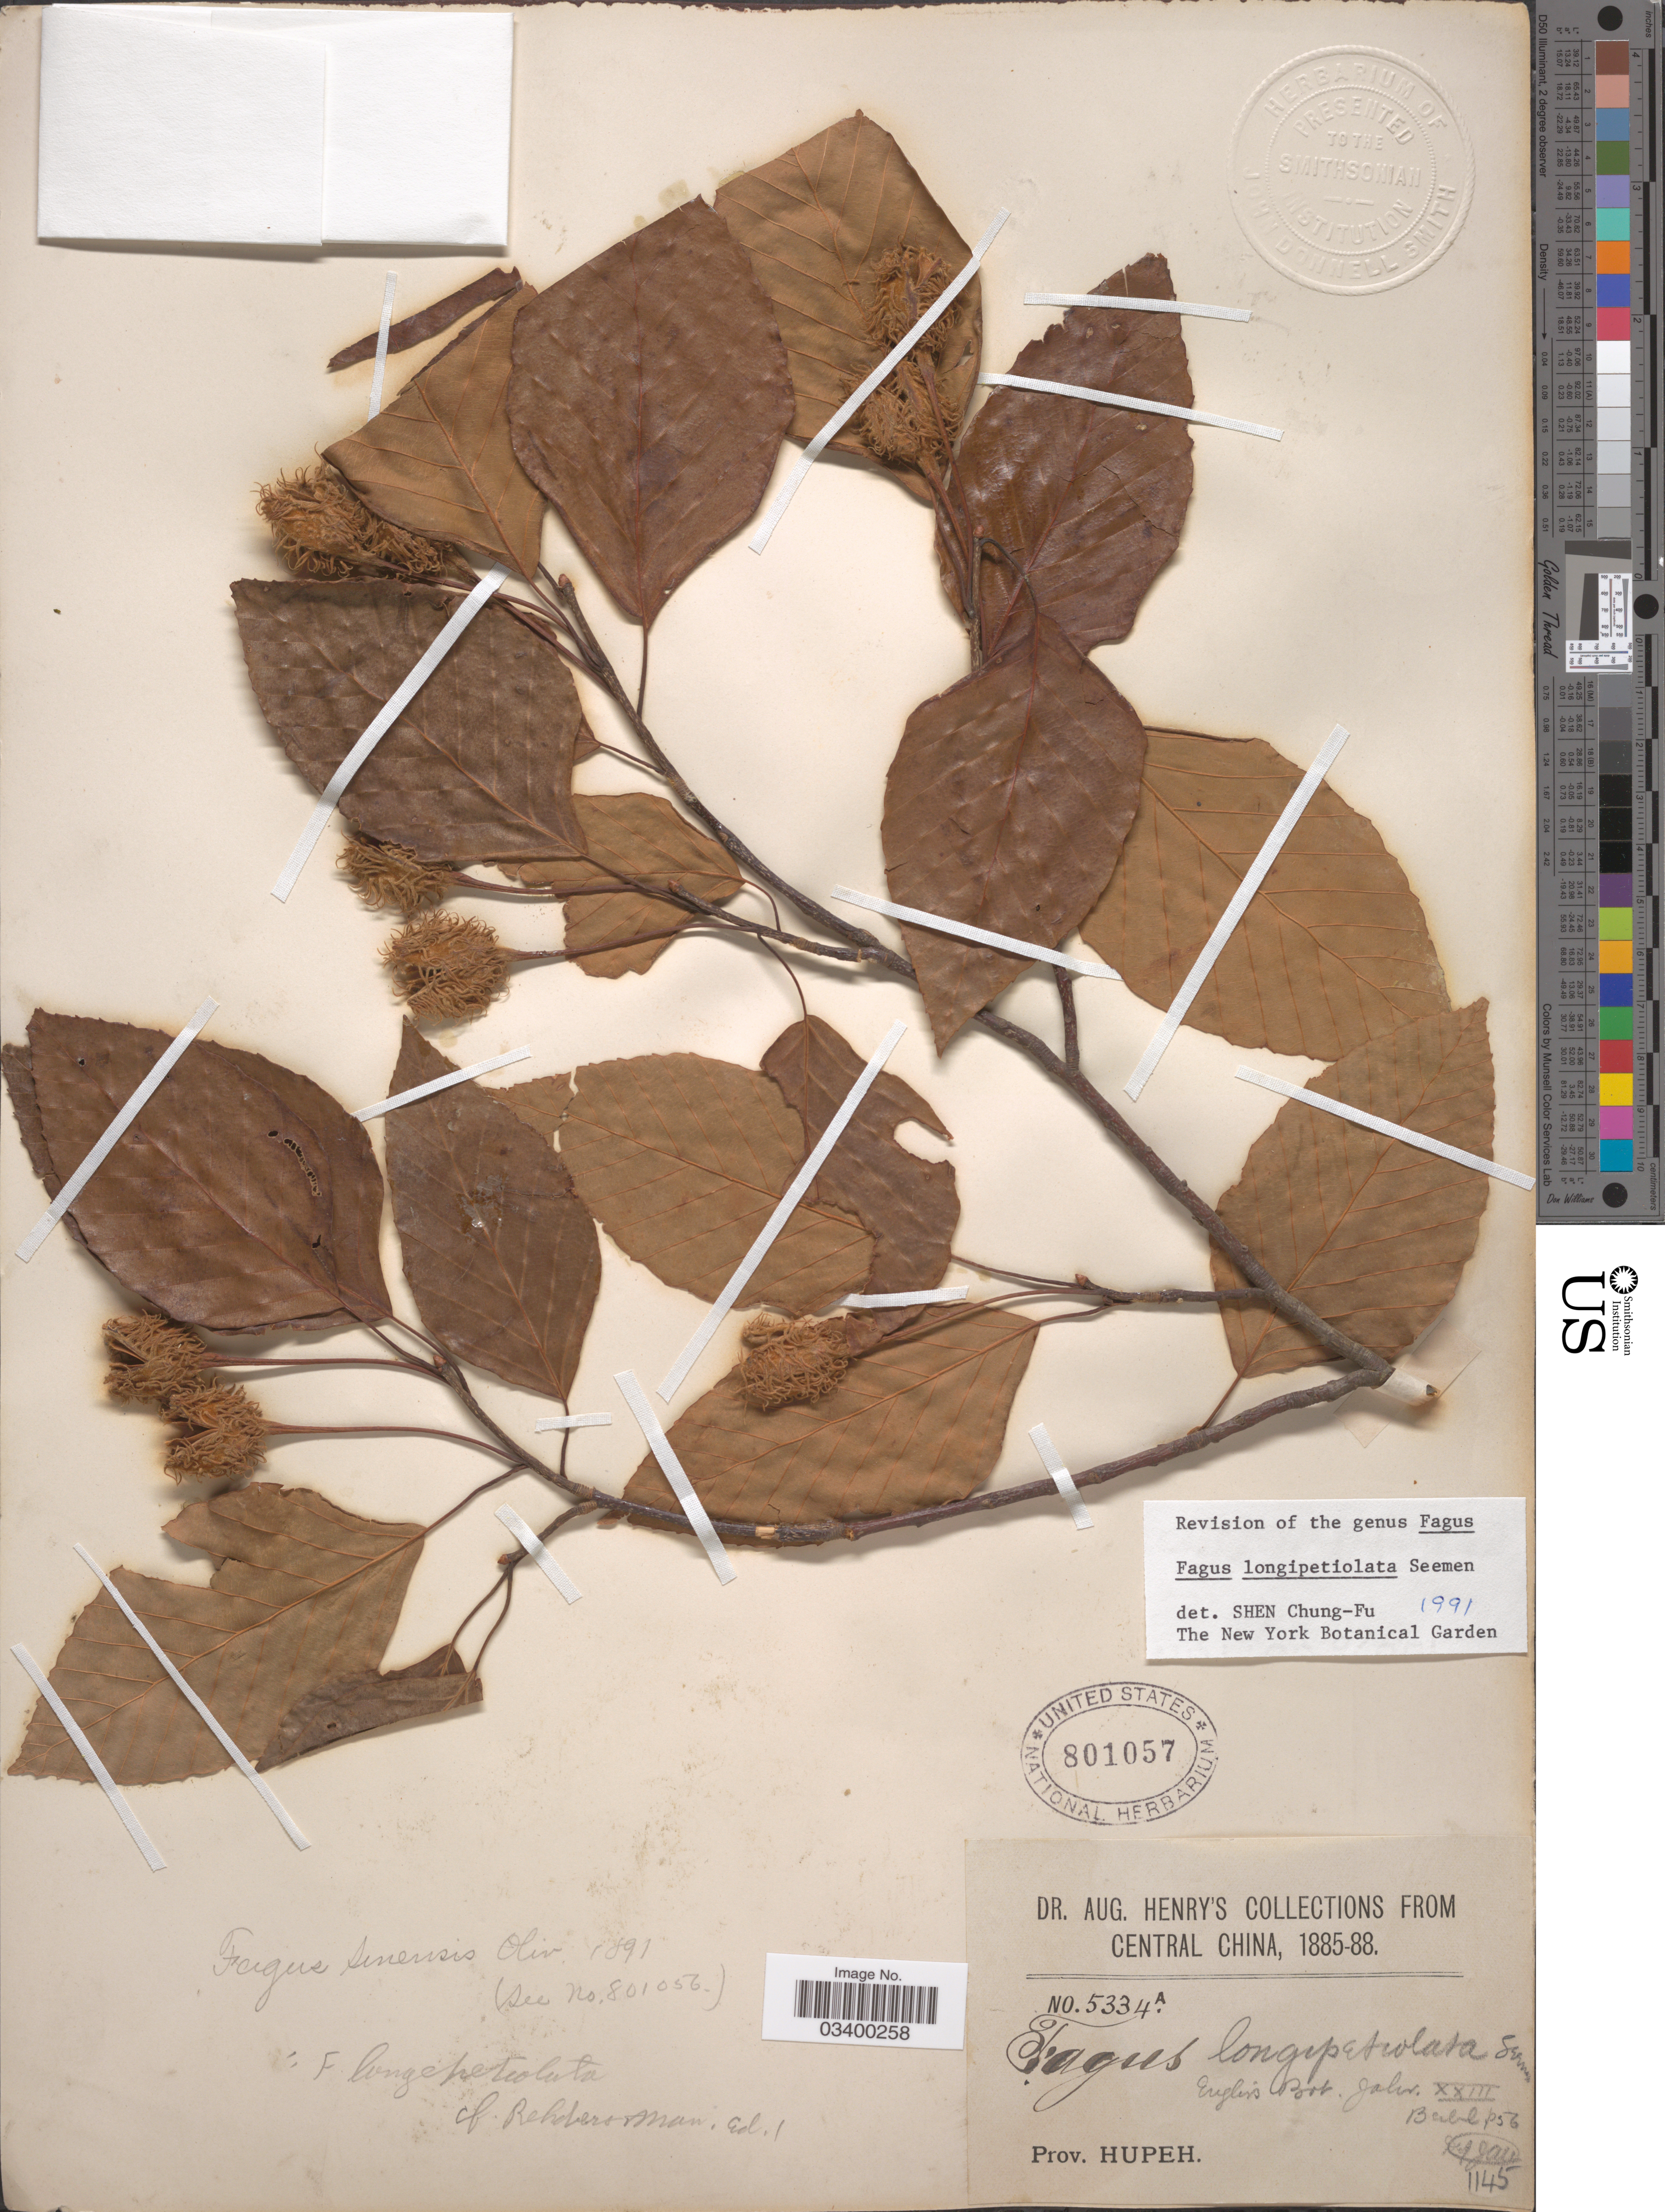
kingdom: Plantae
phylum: Tracheophyta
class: Magnoliopsida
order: Fagales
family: Fagaceae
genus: Fagus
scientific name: Fagus longipetiolata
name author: Seemen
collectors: A. Henry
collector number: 5334 A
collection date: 1885/1888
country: China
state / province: Hubei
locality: Central China. Prov. Hupeh.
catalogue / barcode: US 801057